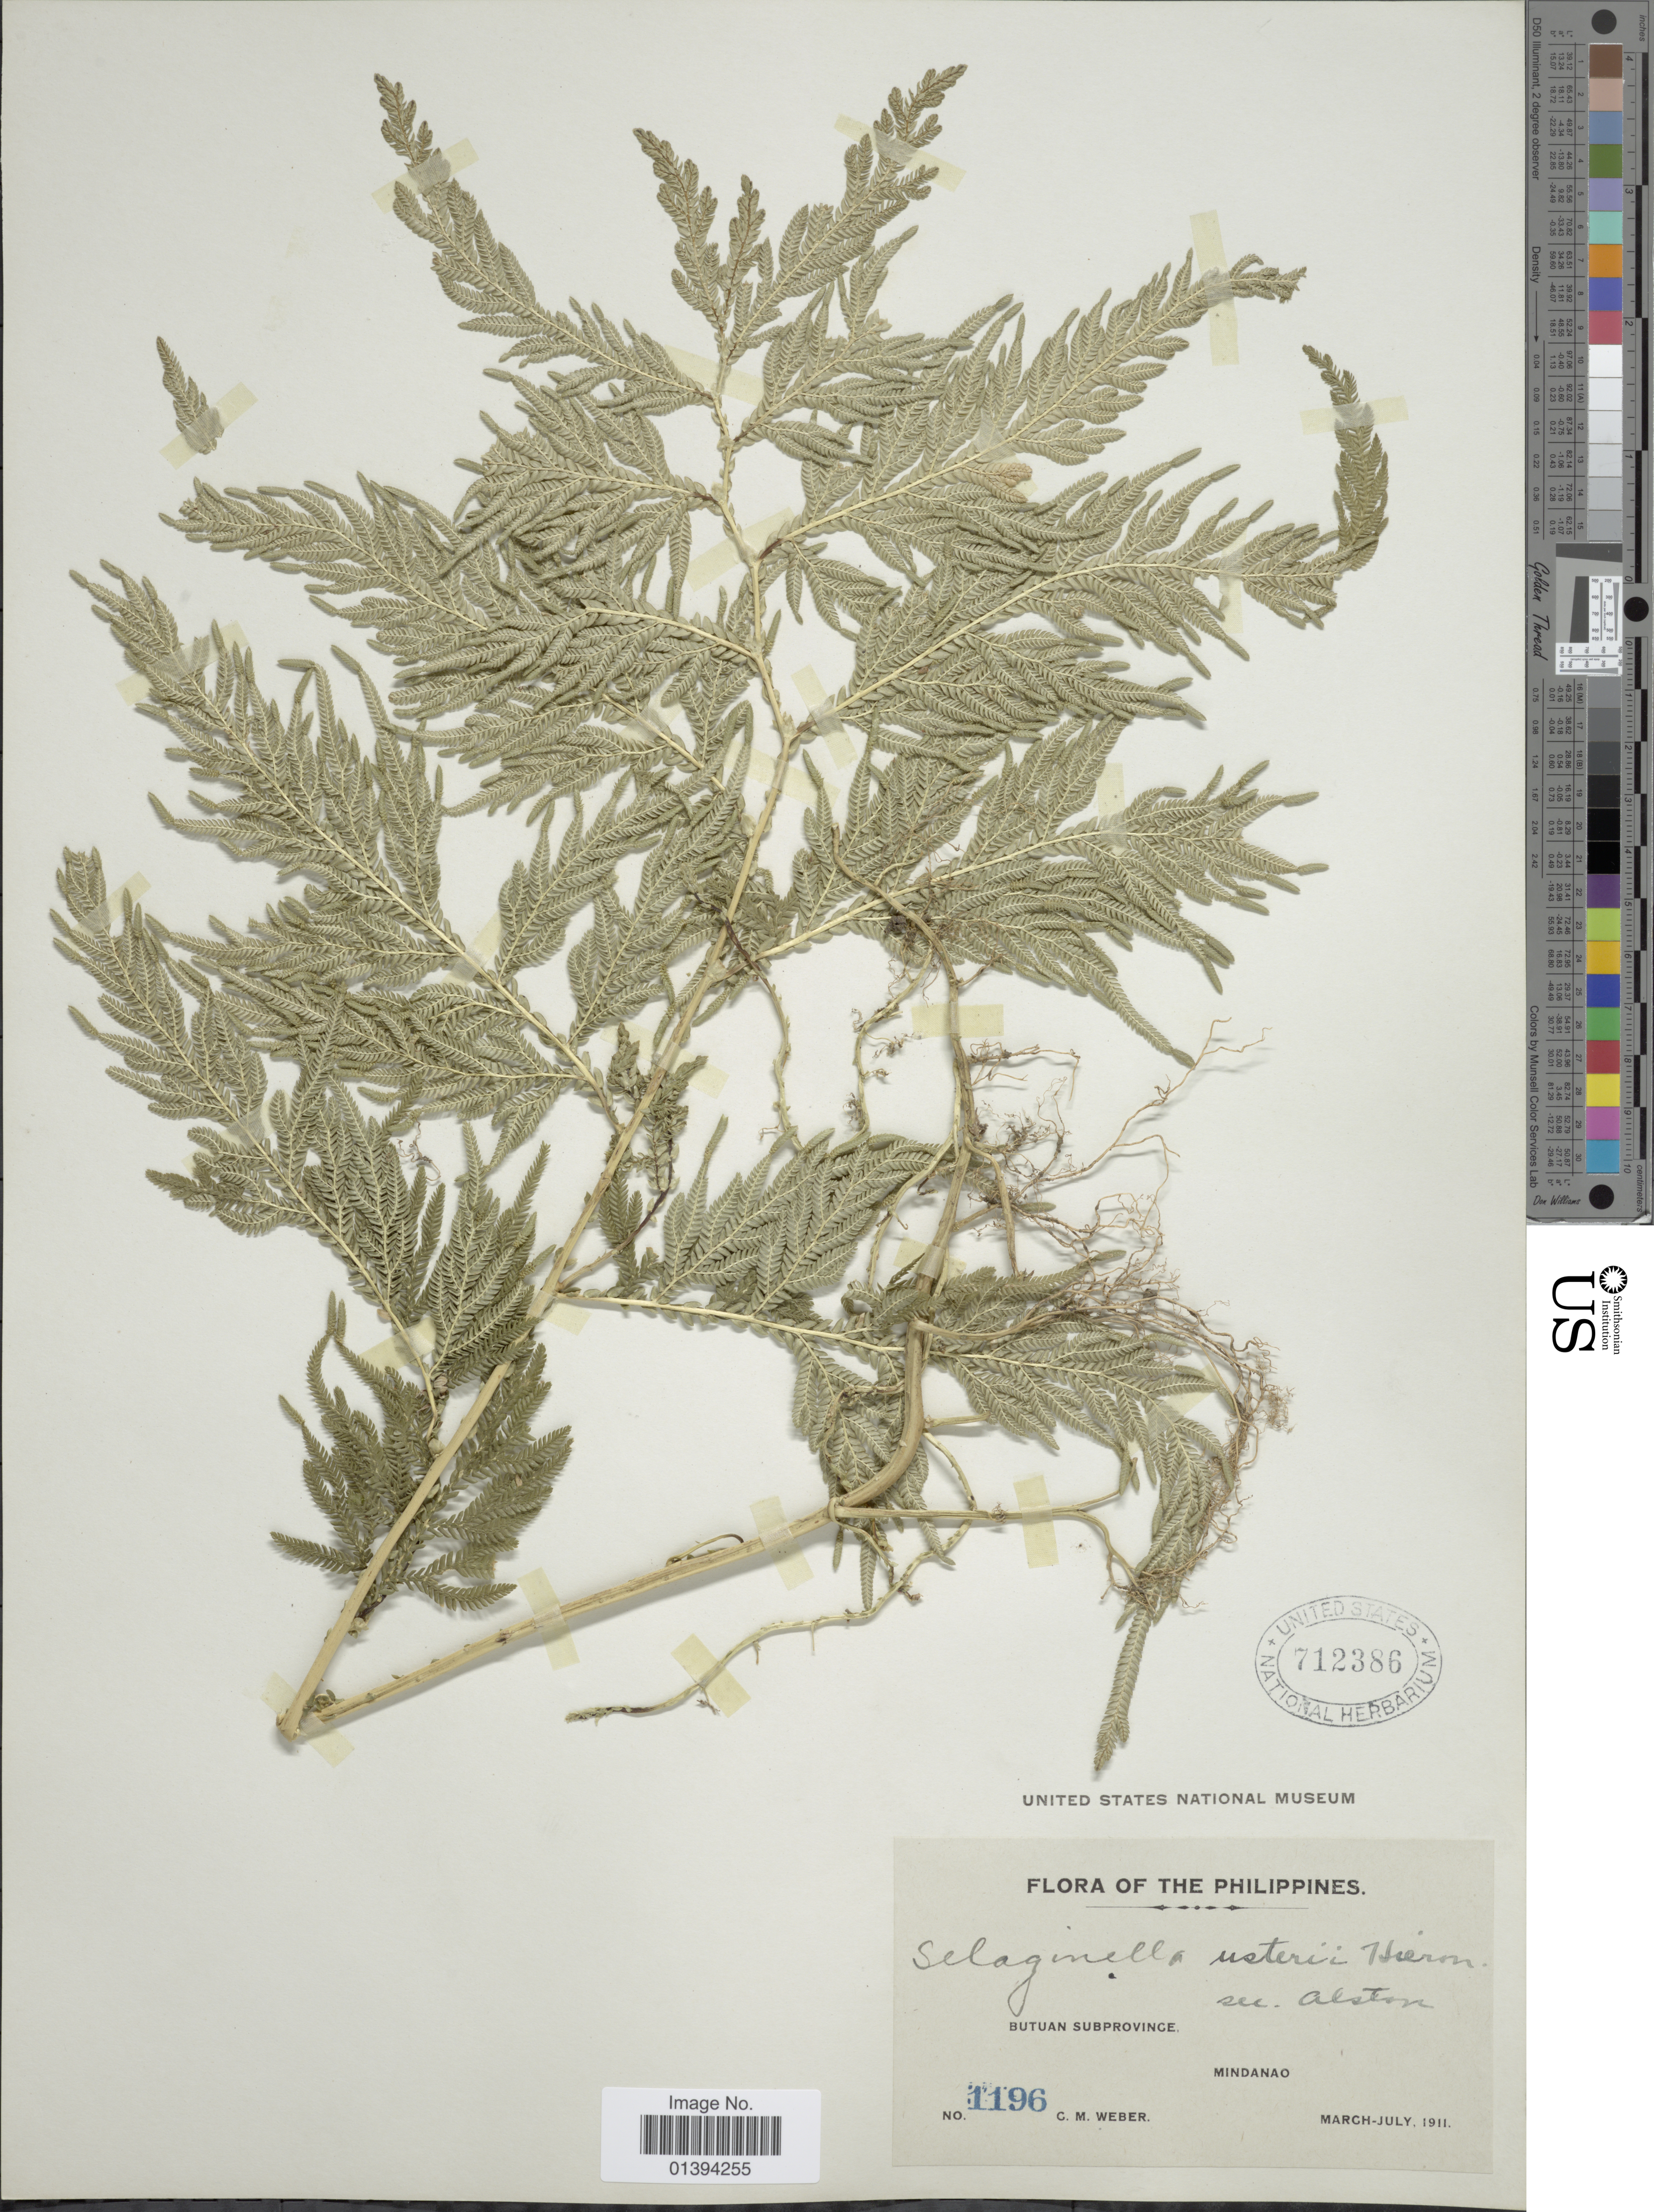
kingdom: Plantae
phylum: Tracheophyta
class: Lycopodiopsida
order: Selaginellales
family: Selaginellaceae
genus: Selaginella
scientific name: Selaginella usterii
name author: Hieron.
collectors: C. M. Weber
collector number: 1196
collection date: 1911-03/1911-07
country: Philippines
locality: Butuan Subprovince, Mindanao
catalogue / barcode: US 712386